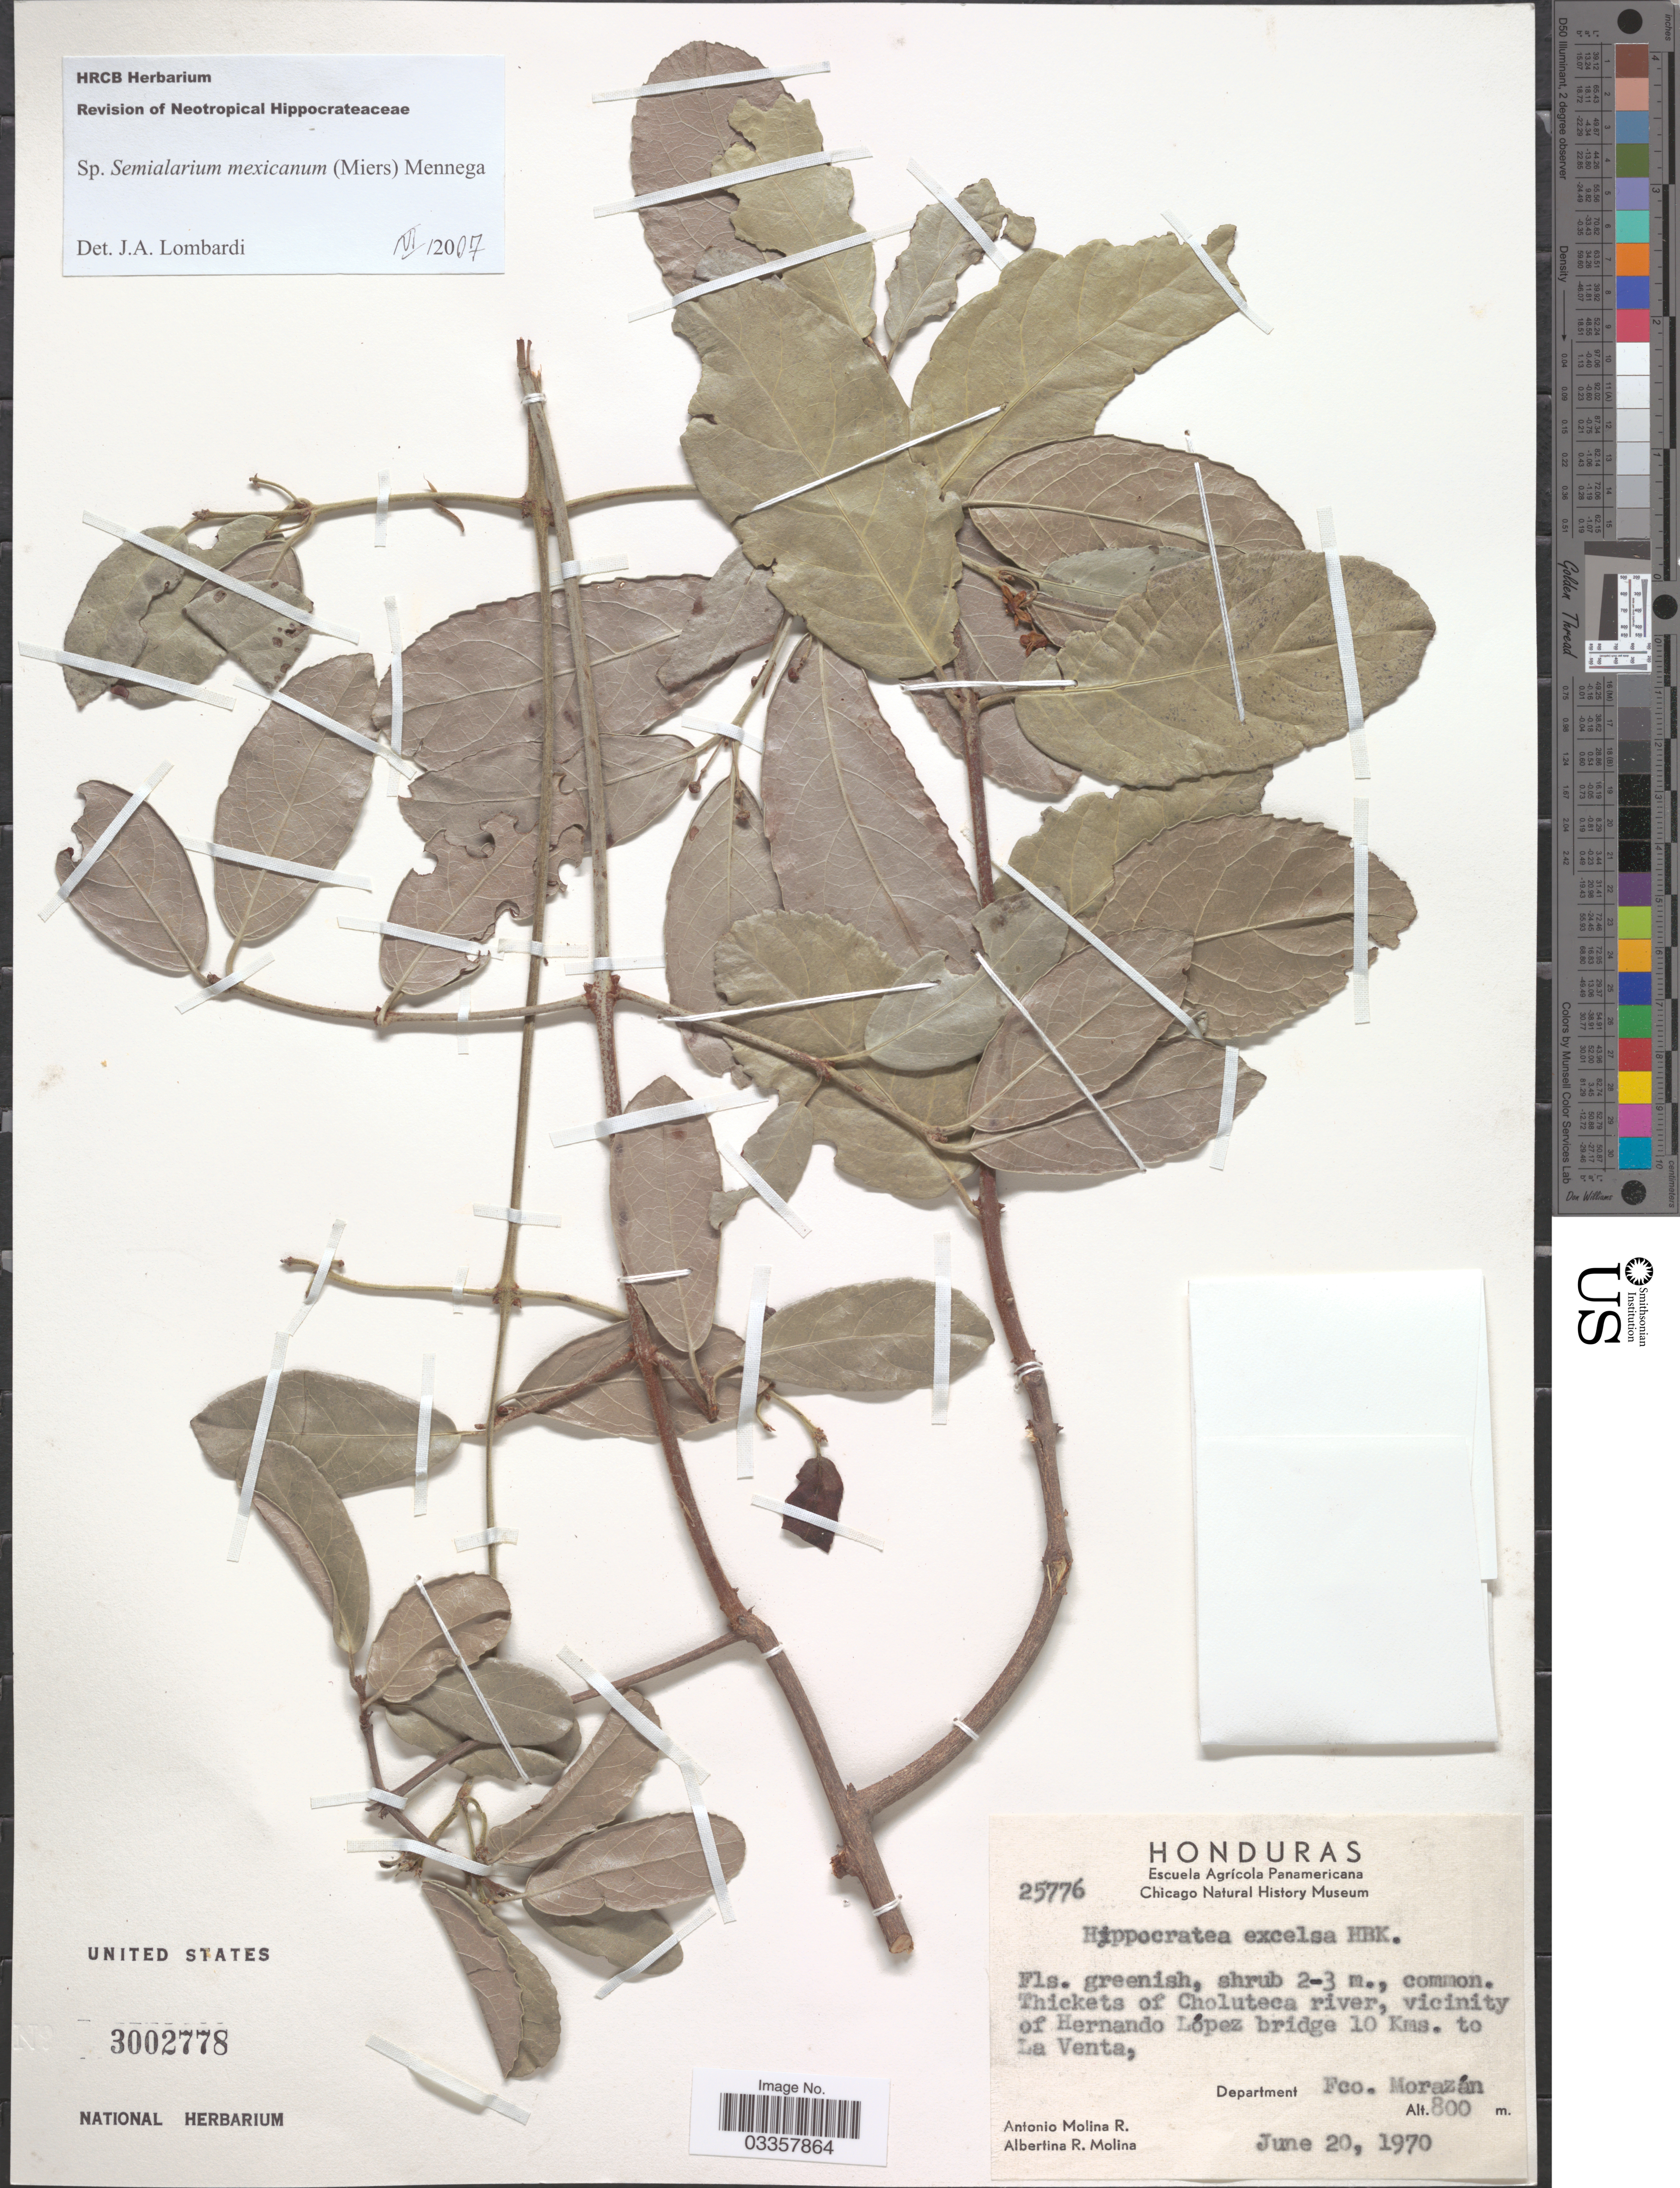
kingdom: Plantae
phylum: Tracheophyta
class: Magnoliopsida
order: Celastrales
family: Celastraceae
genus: Semialarium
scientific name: Semialarium mexicanum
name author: (Miers) Mennega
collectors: A. Molina R. & A. R. Molina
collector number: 25776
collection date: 1970-06-20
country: Honduras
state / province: Fco. Morazán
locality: Thickets of Choluteca river, vicinity of Hernando López bridge 10 Kms. to La Venta, Department Fco. Morazán.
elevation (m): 800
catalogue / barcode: US 3002778